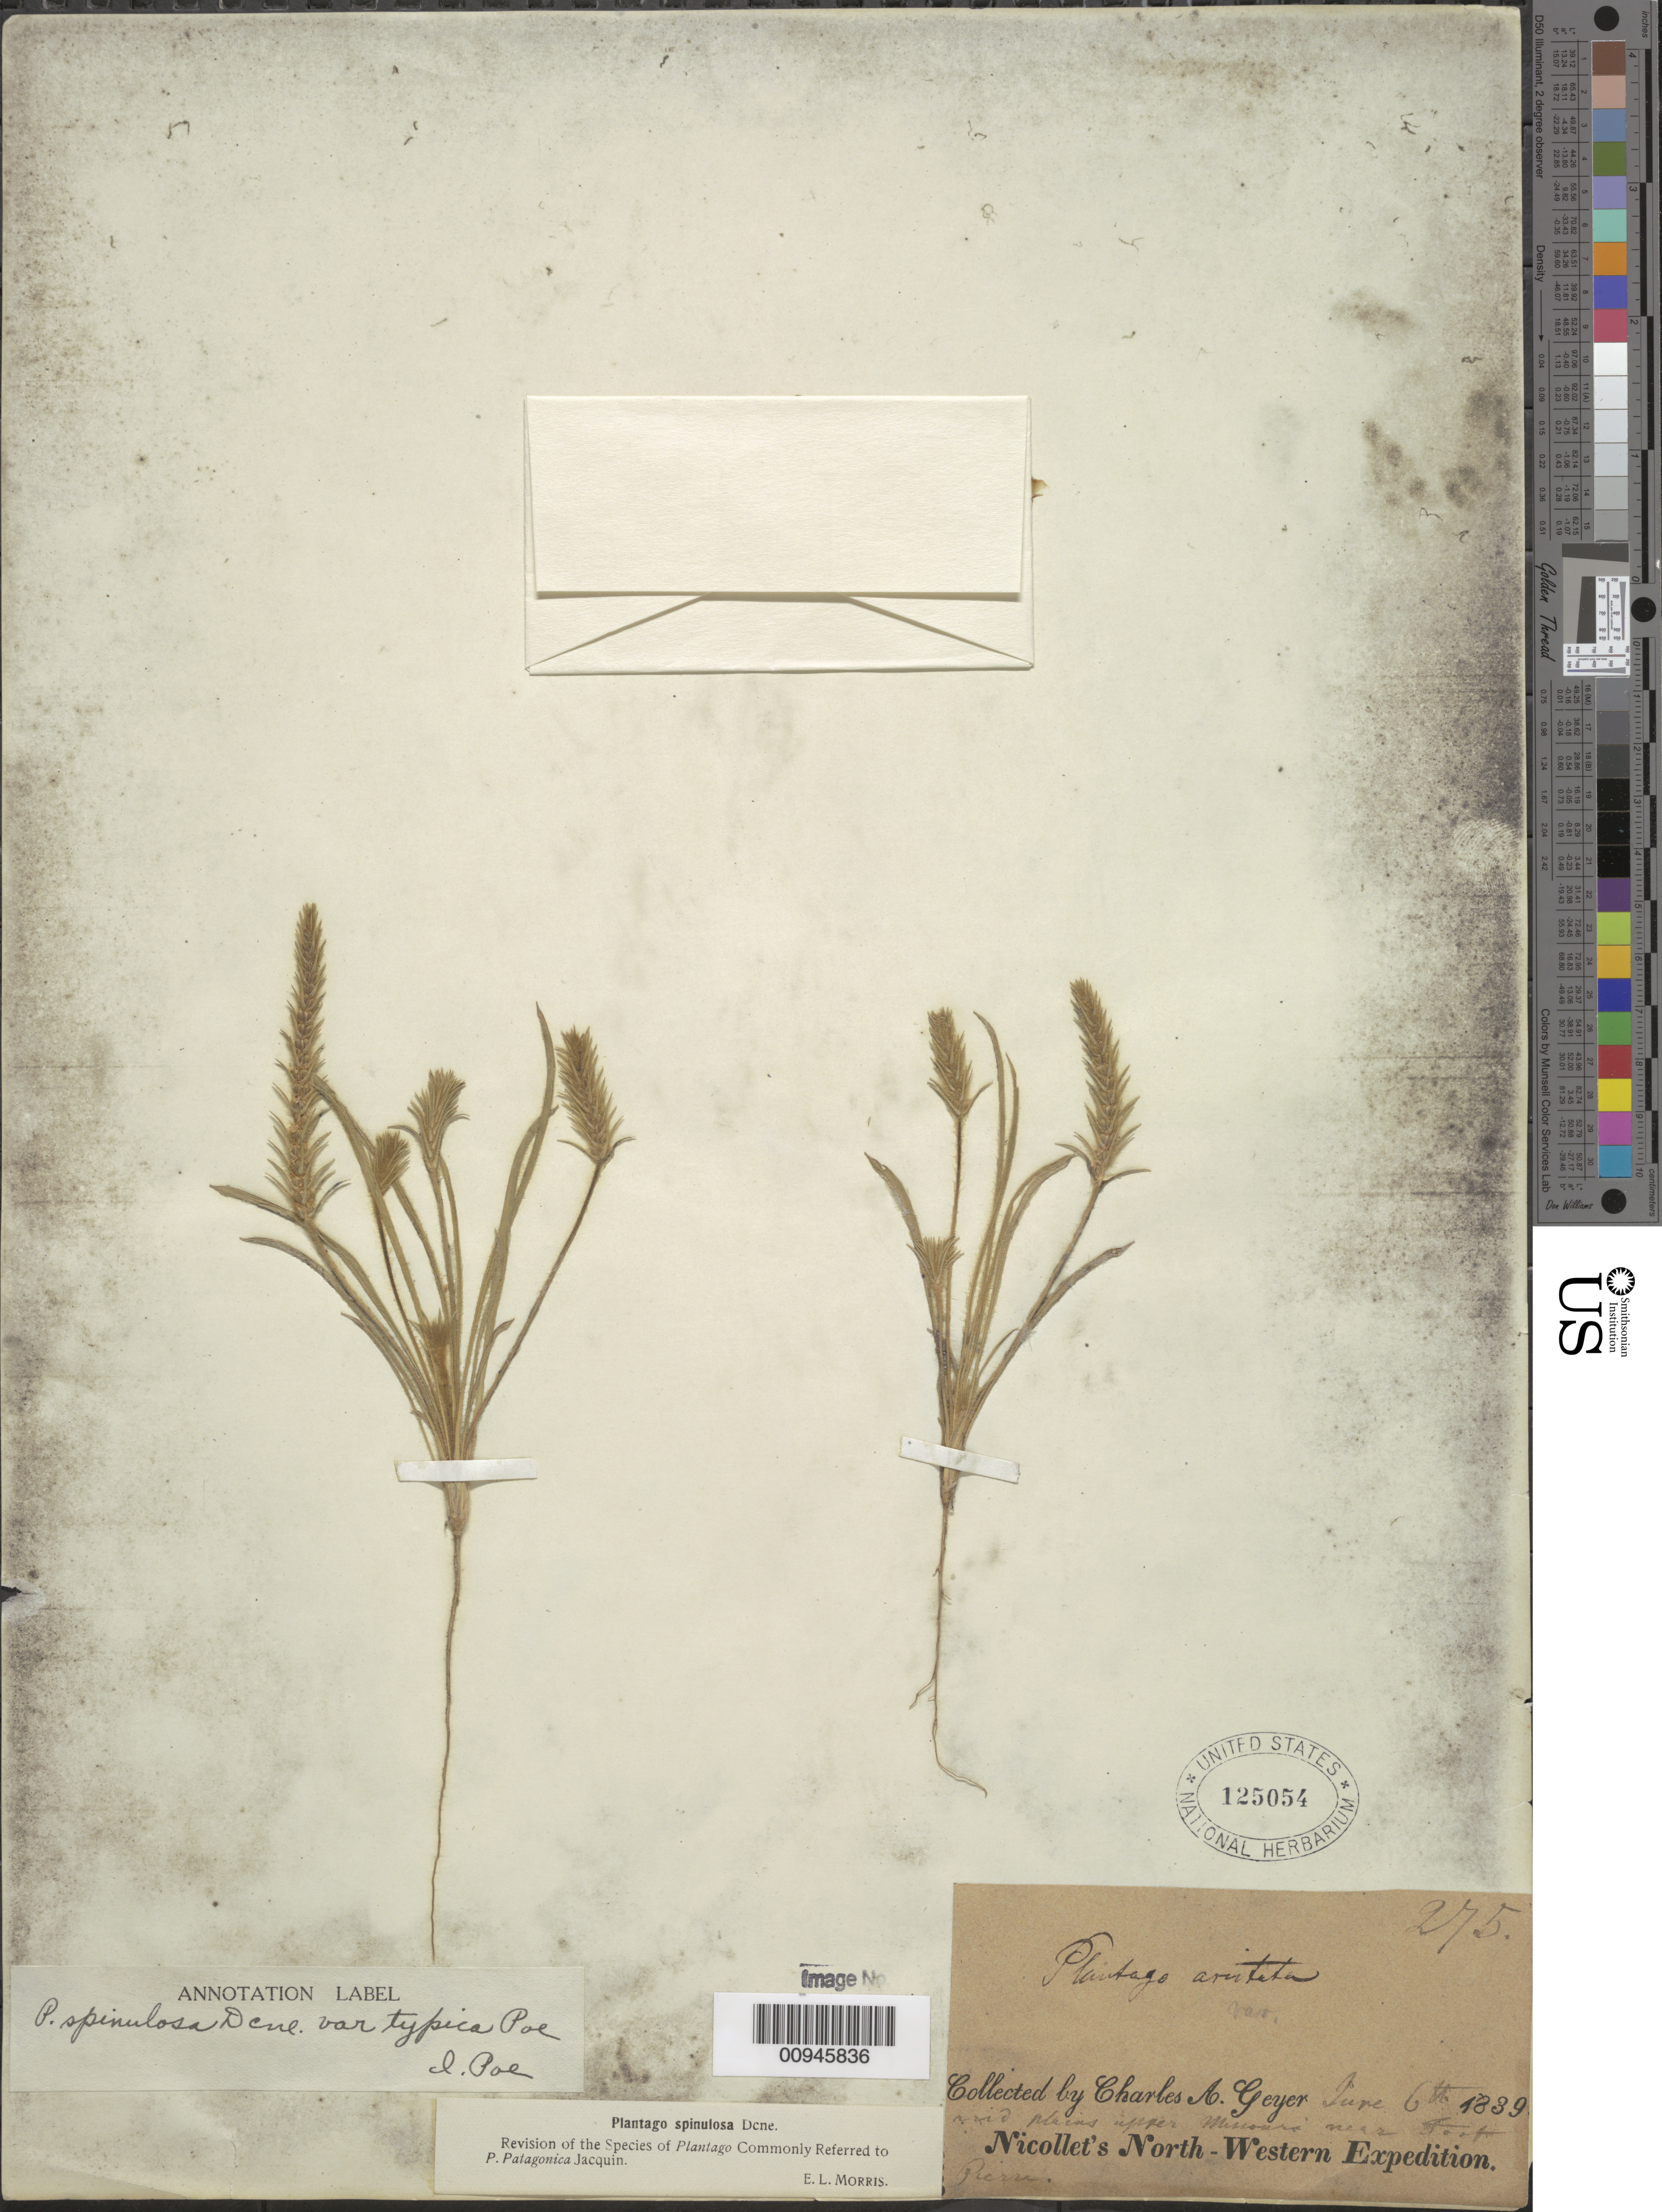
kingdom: Plantae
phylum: Tracheophyta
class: Magnoliopsida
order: Lamiales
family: Plantaginaceae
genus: Plantago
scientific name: Plantago patagonica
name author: Jacq.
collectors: C. A. Geyer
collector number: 275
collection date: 1839-06-06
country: United States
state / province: South Dakota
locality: Arid plains upper Missouri near Fort Pierre. Nicolett's North-Western Expedition.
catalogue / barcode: US 125054